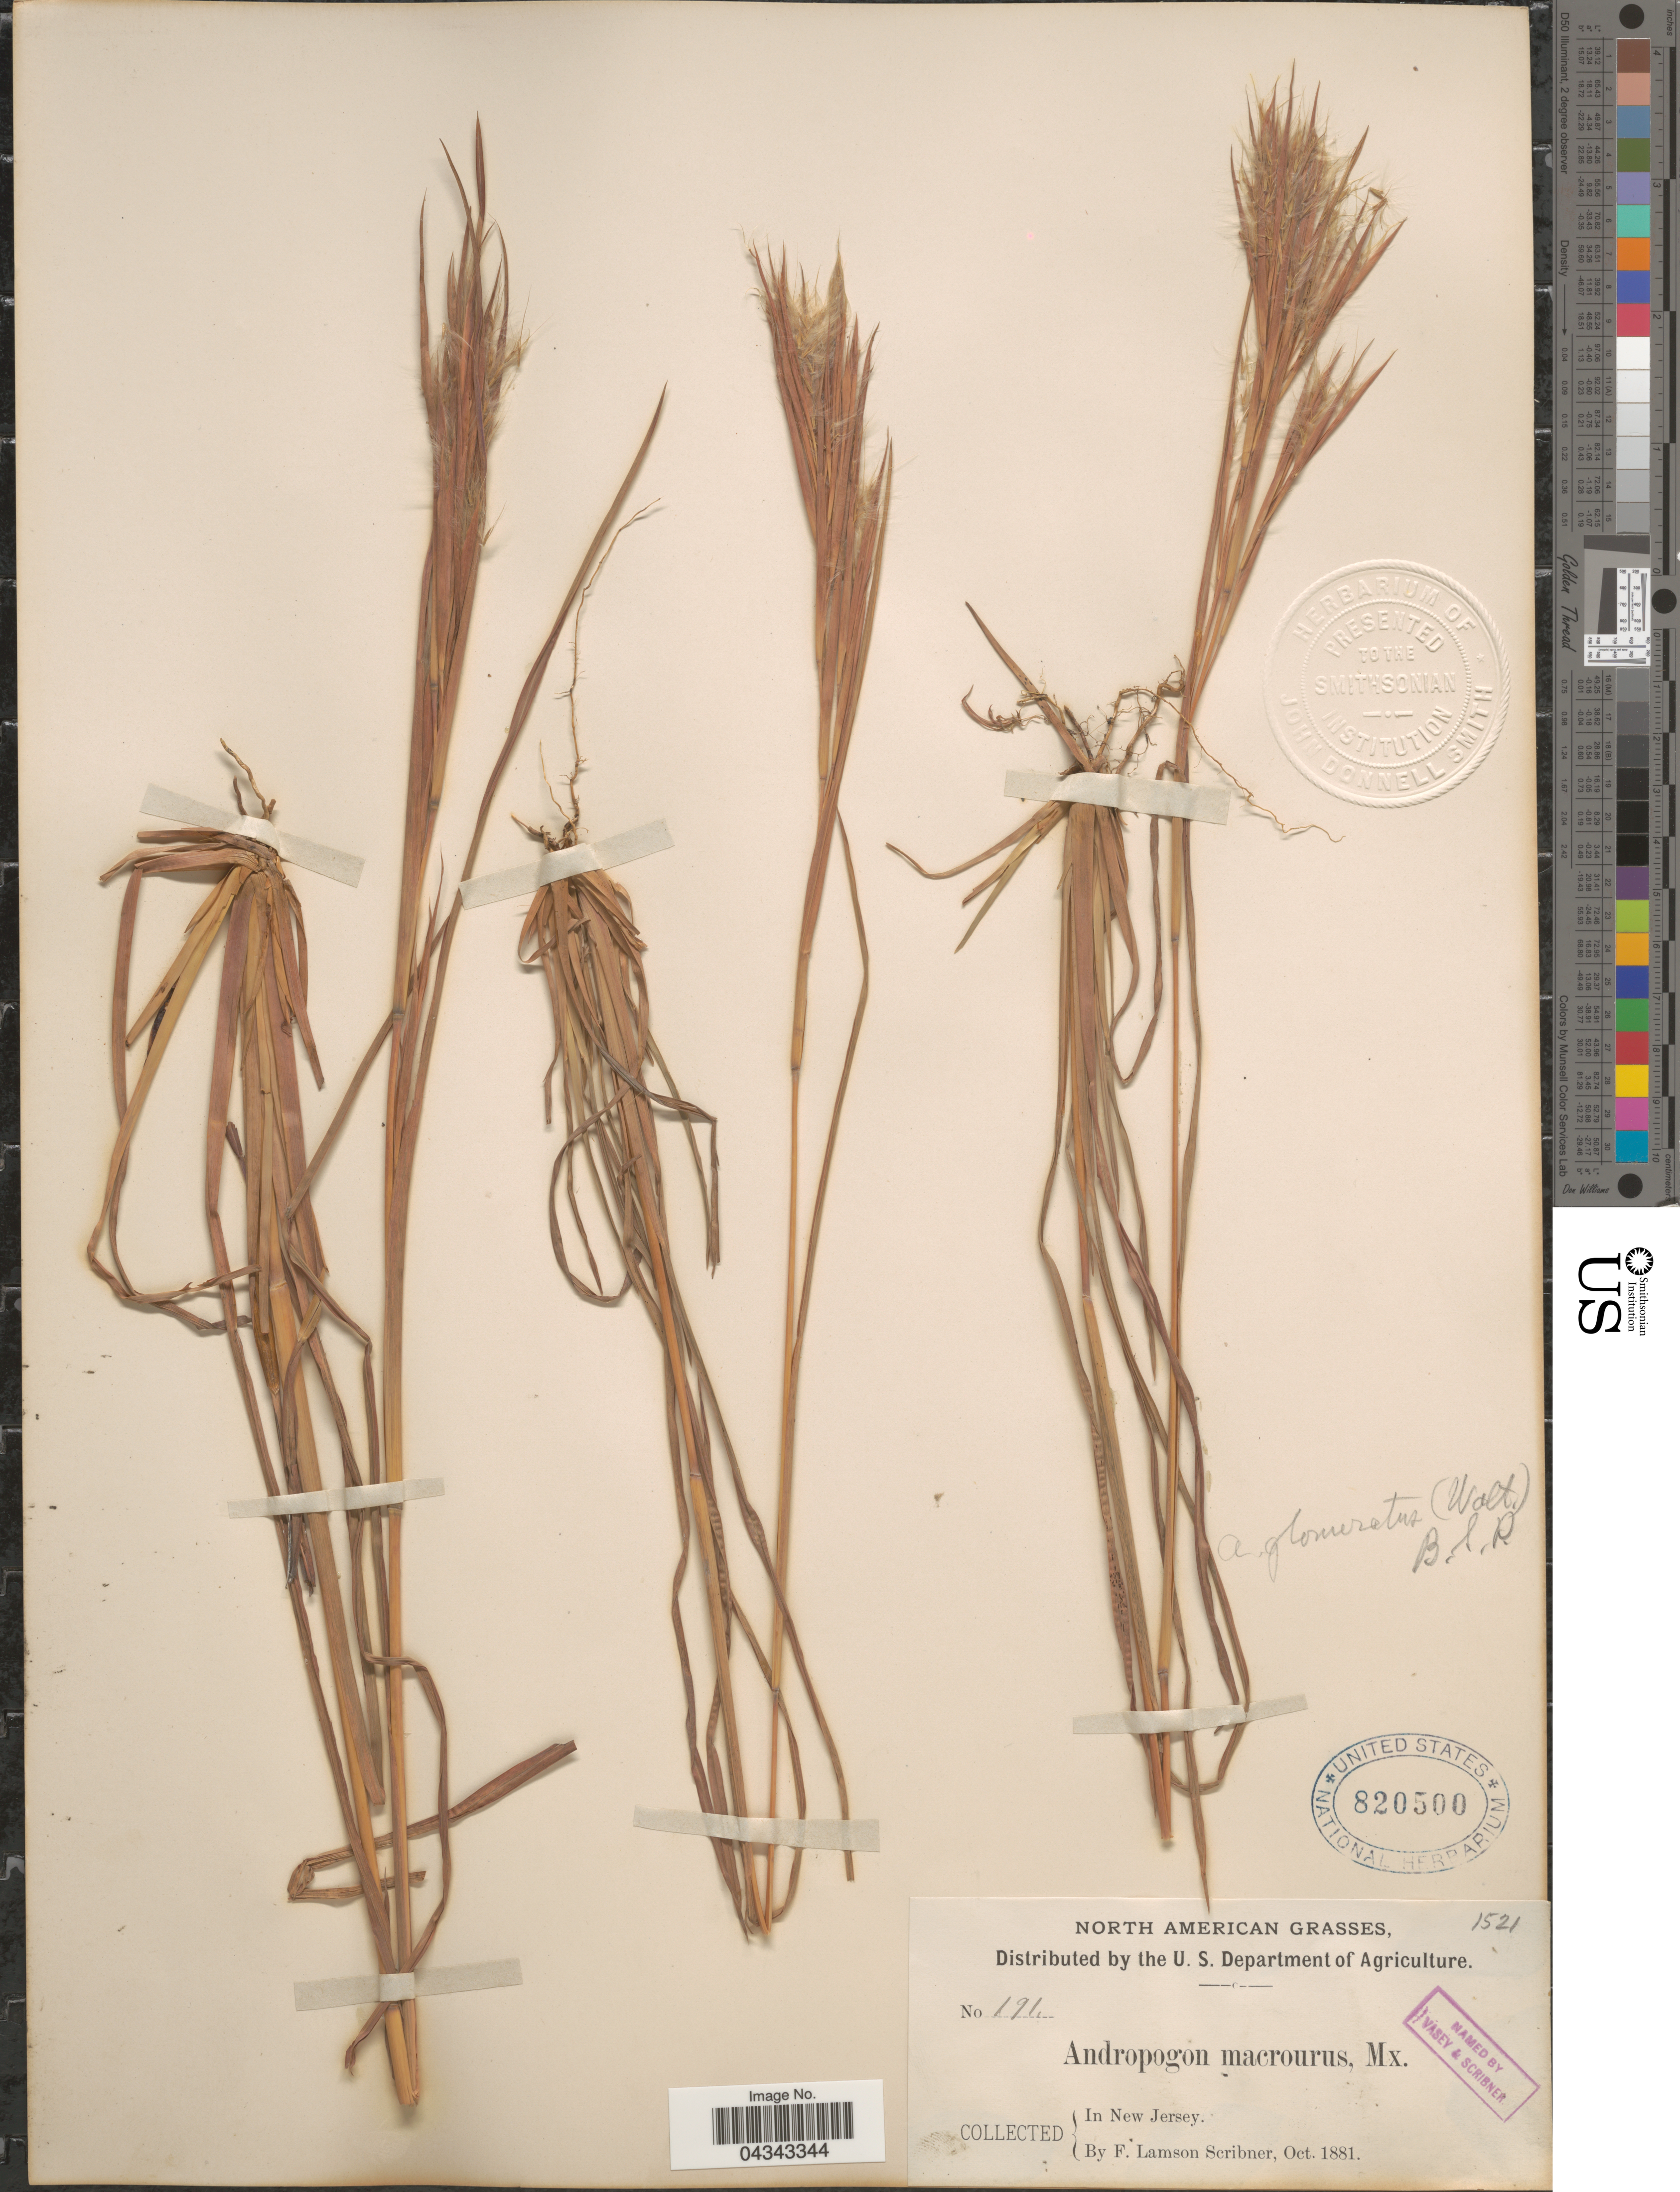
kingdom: Plantae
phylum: Tracheophyta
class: Liliopsida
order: Poales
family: Poaceae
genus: Andropogon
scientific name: Andropogon glomeratus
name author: (Walter) Britton, Stearns & Poggenb.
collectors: F. Lamson-Scribner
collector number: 191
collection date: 1881-10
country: United States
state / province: New Jersey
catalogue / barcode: US 820500